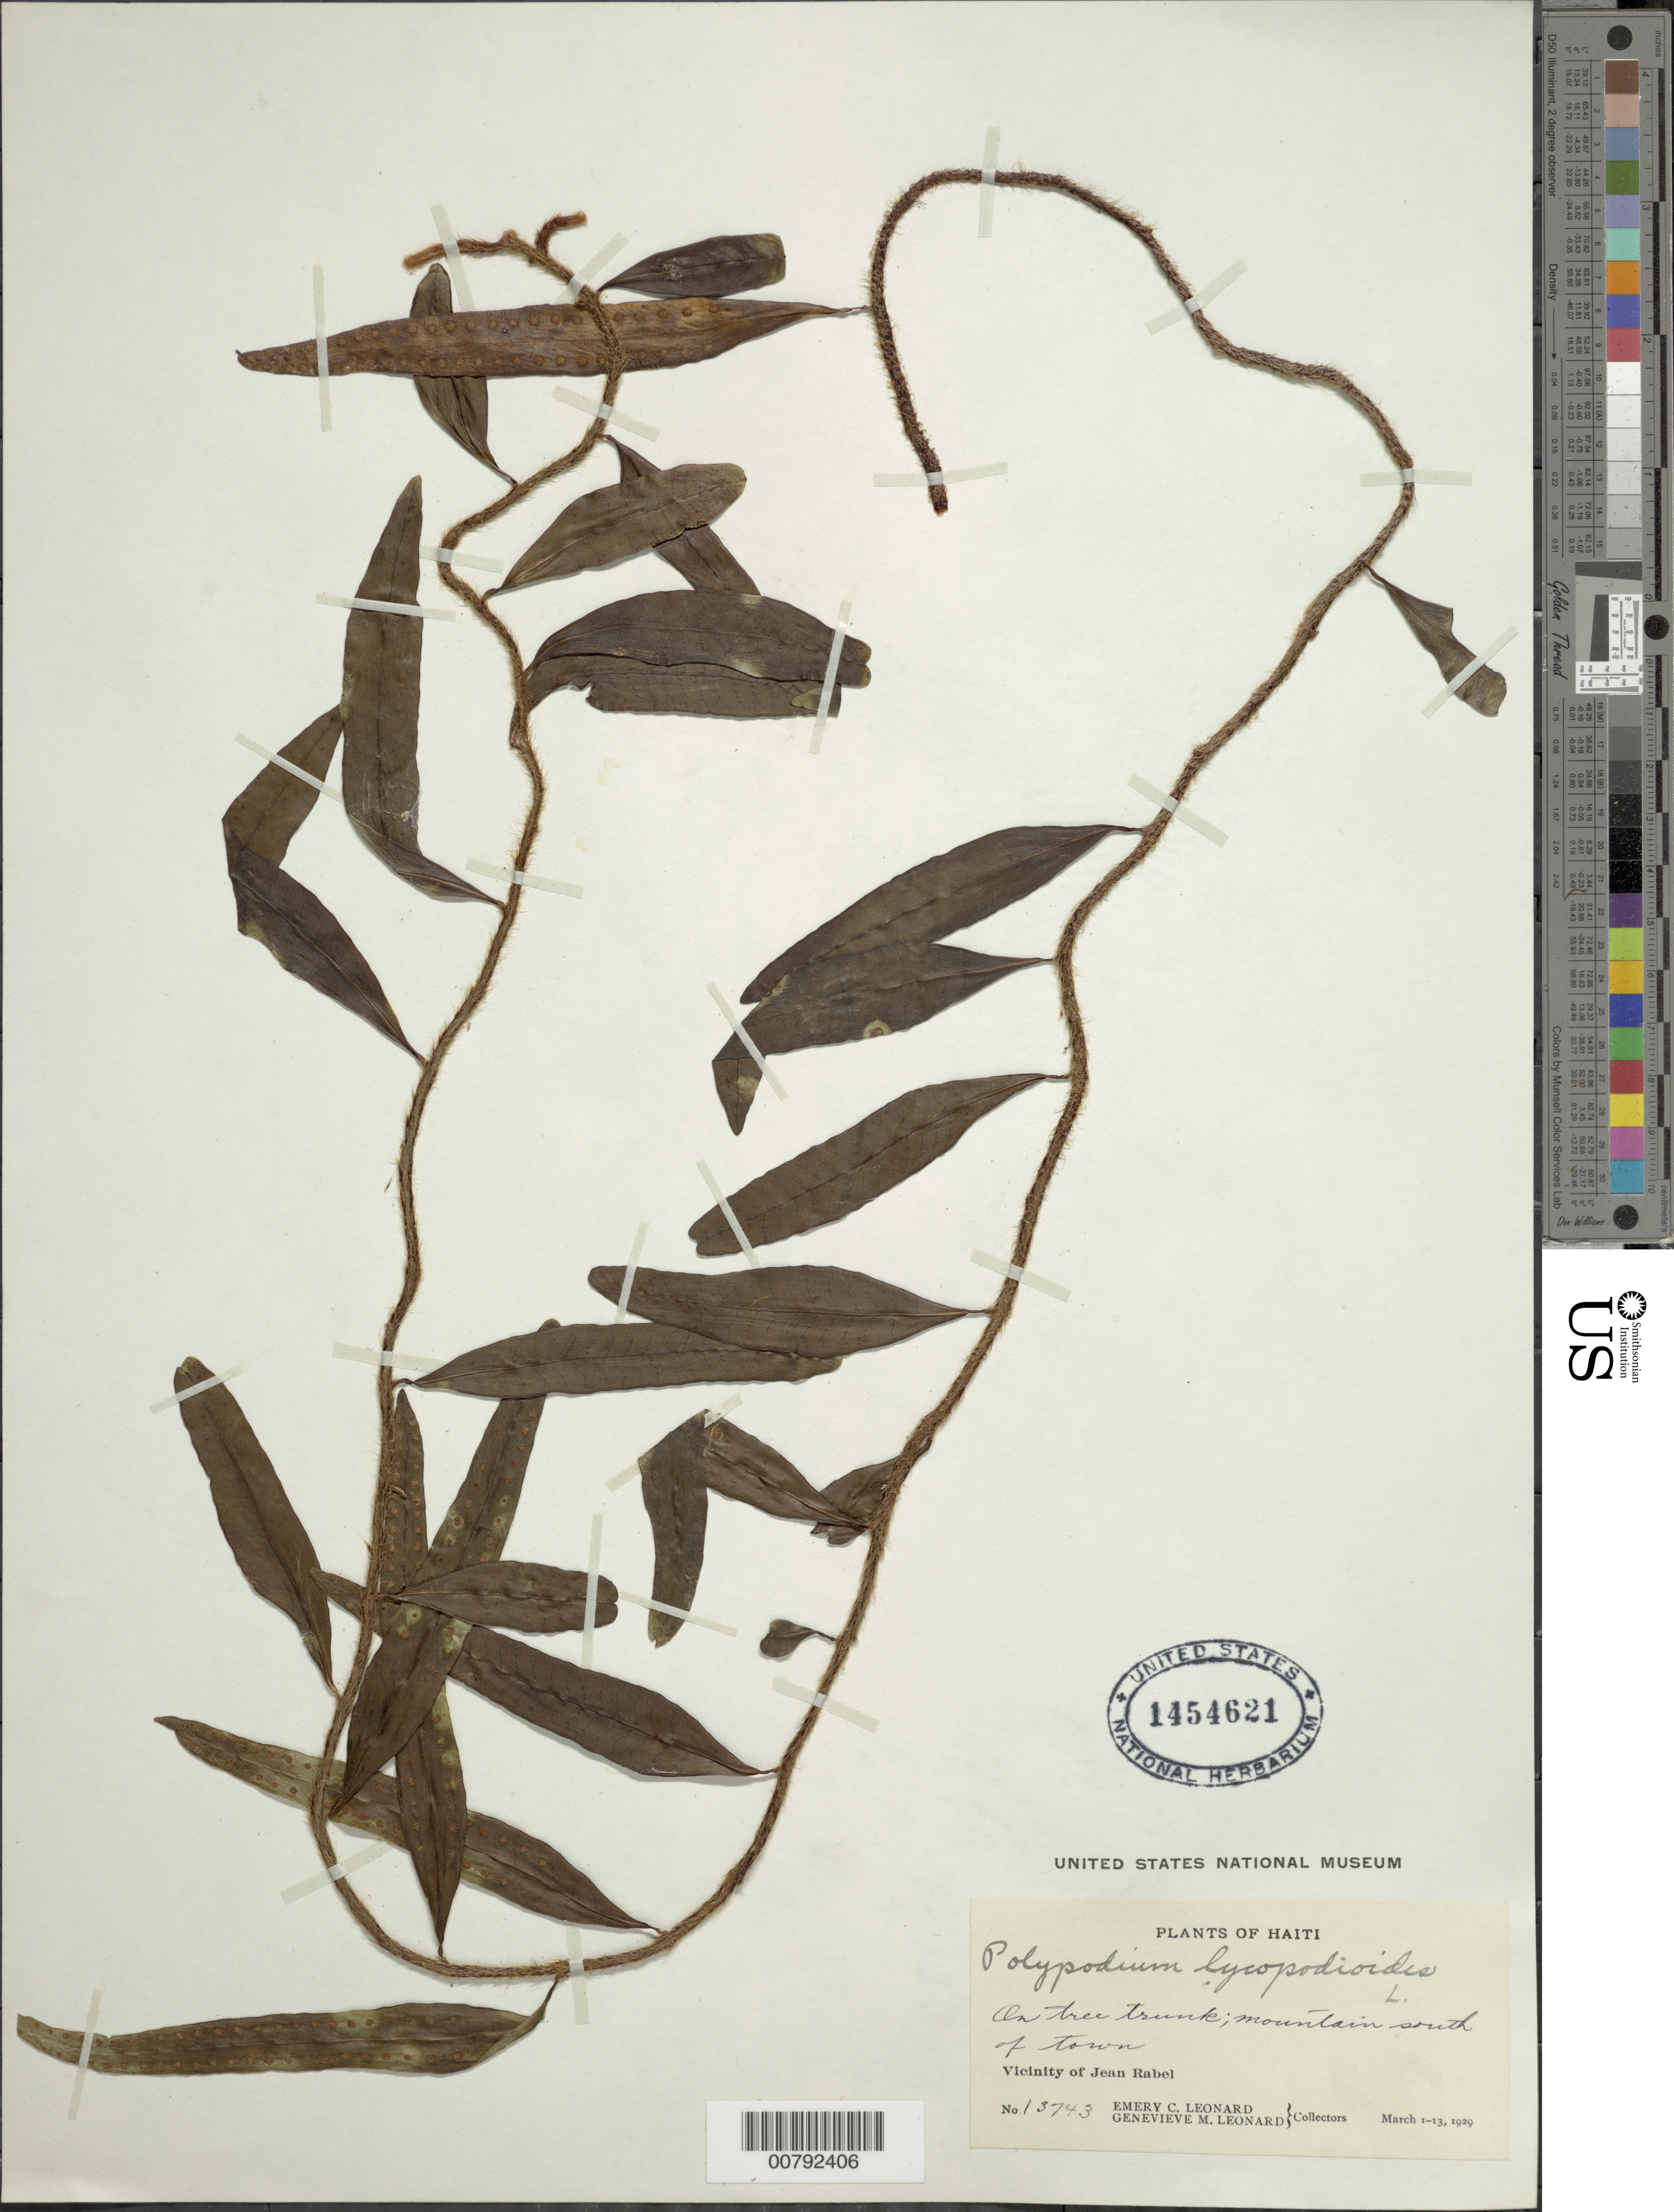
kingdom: Plantae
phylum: Tracheophyta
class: Polypodiopsida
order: Polypodiales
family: Polypodiaceae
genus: Microgramma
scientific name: Microgramma lycopodioides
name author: (L.) Copel.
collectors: E. C. Leonard & G. M. Leonard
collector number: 13743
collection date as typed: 01 Mar 1929 to 13 Mar 1929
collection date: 1929-03-01/1929-03-13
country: Haiti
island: Hispaniola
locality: Jean Rabel, S of town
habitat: Mountain, on tree trunk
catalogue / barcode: US 1454621